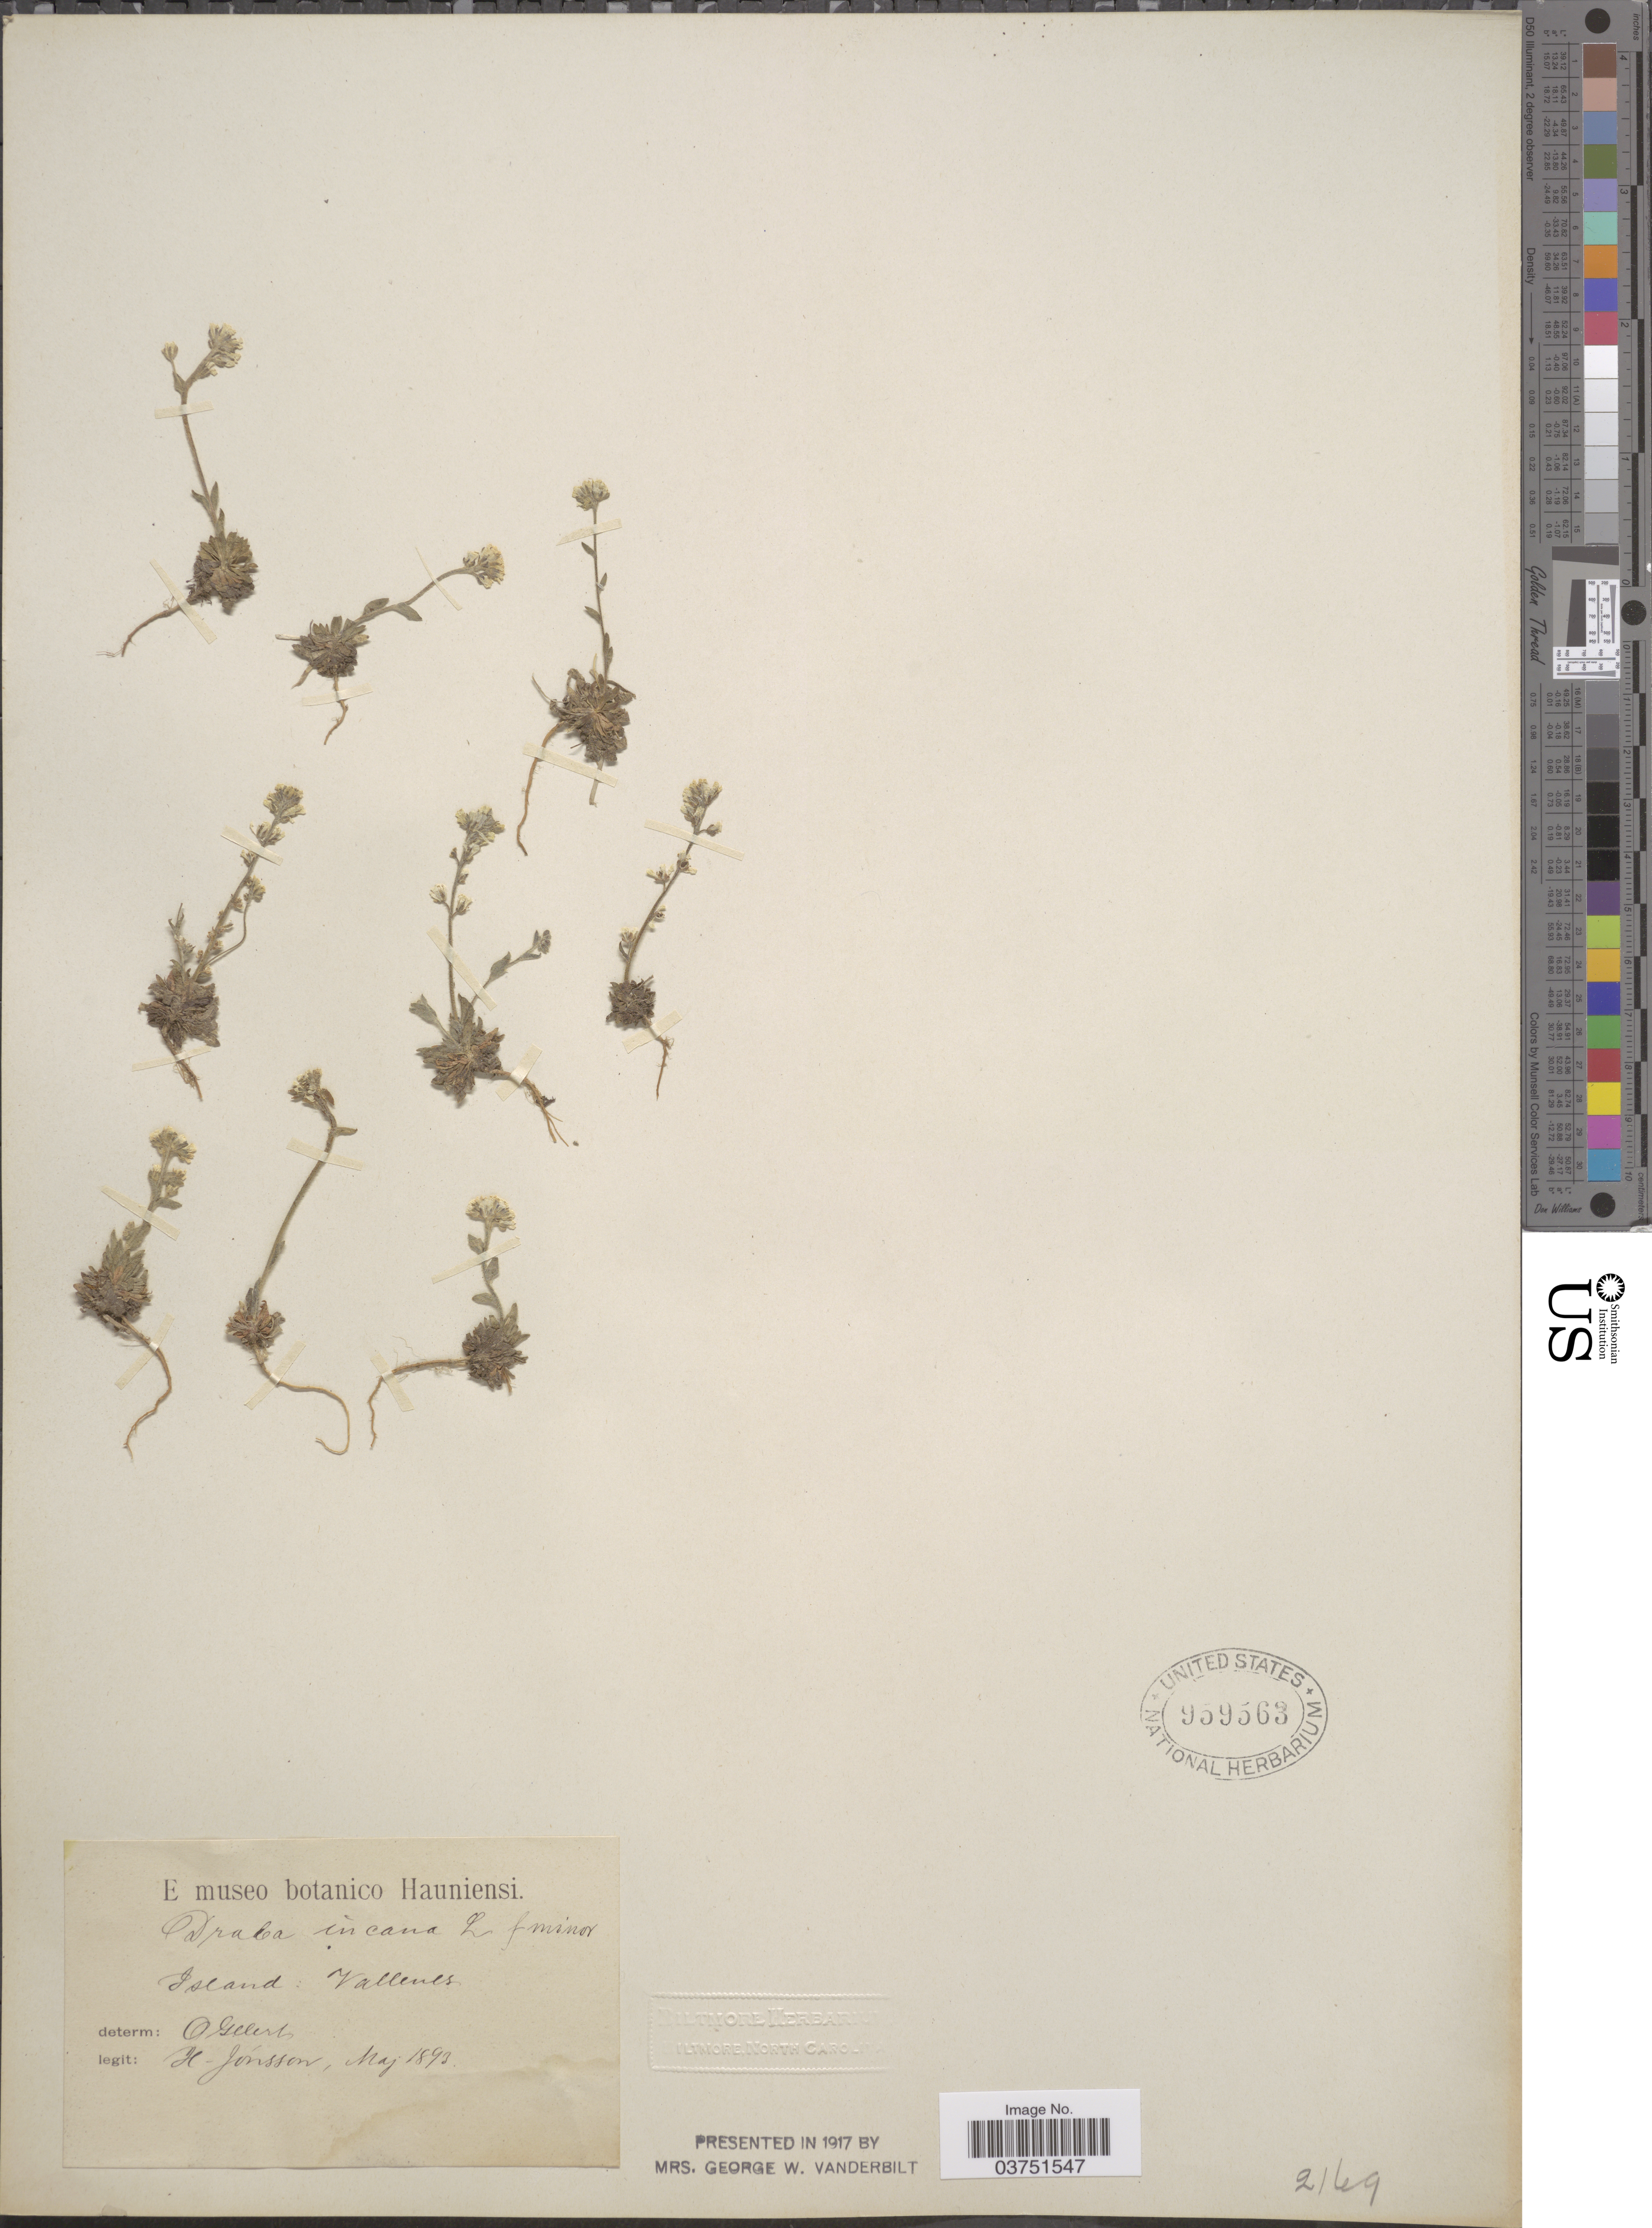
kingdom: Plantae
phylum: Tracheophyta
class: Magnoliopsida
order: Brassicales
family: Brassicaceae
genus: Draba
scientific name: Draba incana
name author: L.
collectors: H. Jónsson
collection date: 1893-05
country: Iceland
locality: Island: Vallenes.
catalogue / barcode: US 959563